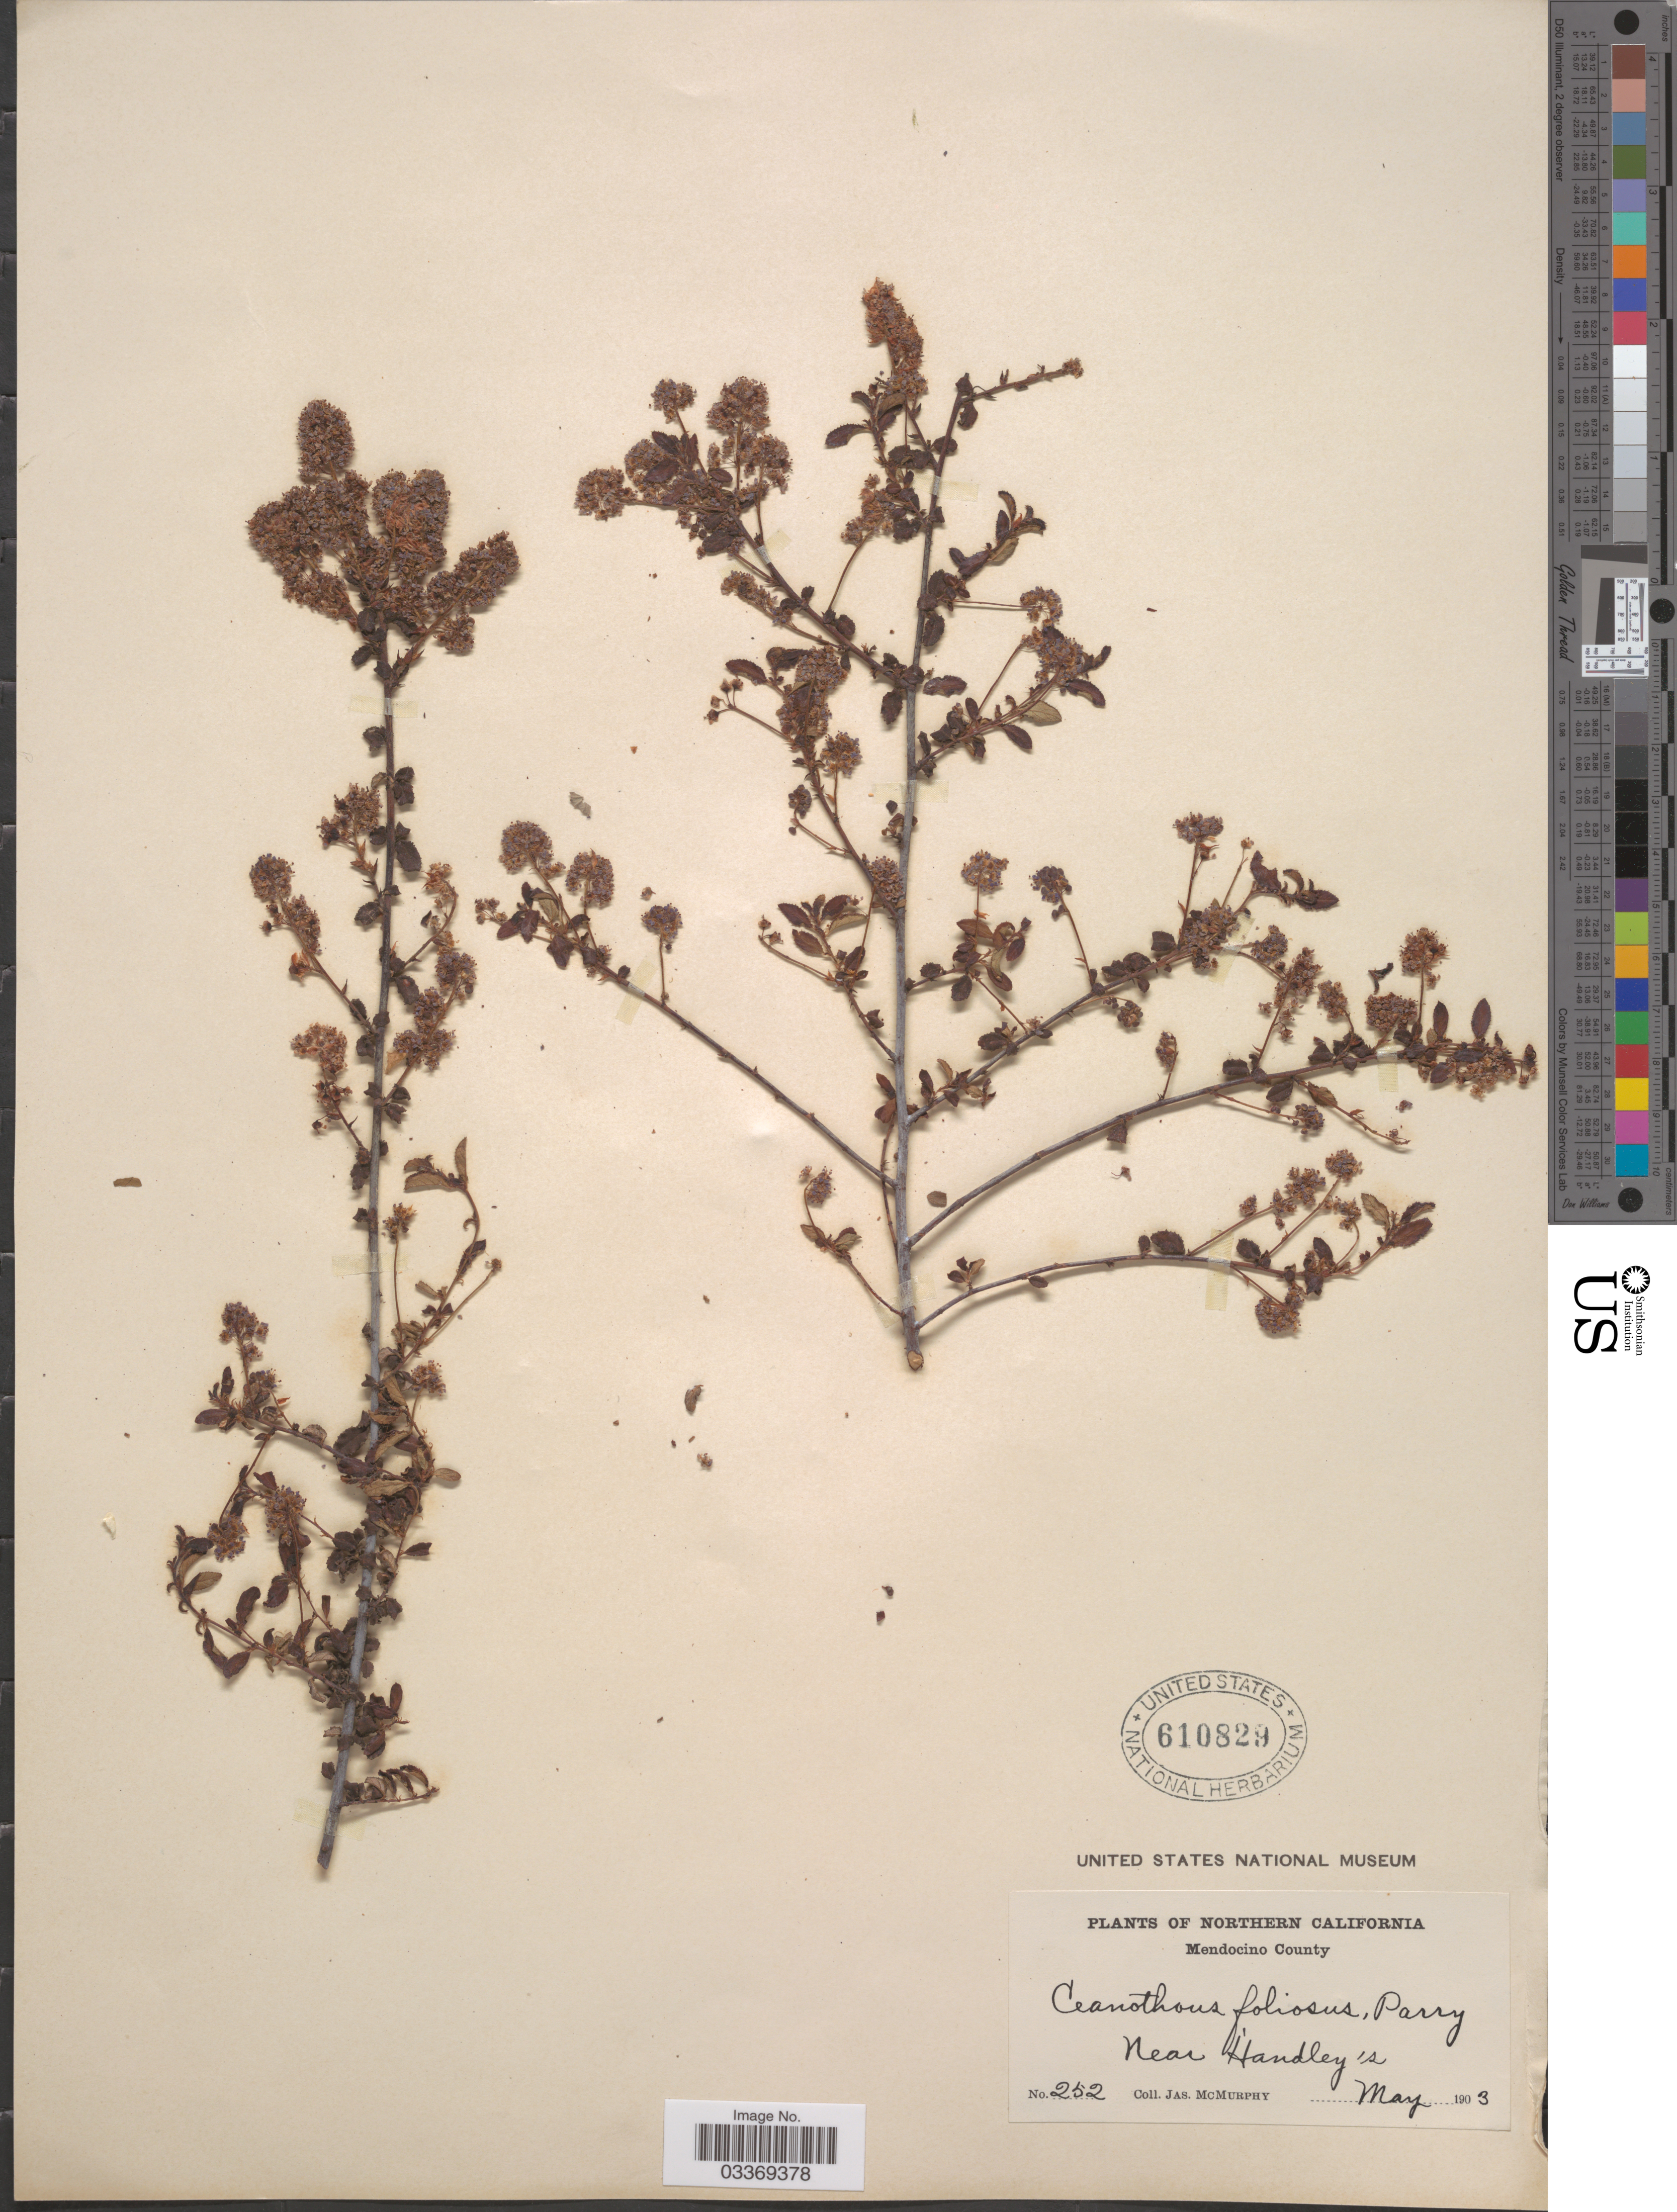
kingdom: Plantae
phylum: Tracheophyta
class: Magnoliopsida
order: Rosales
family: Rhamnaceae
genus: Ceanothus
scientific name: Ceanothus foliosus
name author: Parry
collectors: J. McMurphy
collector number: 252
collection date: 1903-05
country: United States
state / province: California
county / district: Mendocino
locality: Northern California. Mendocino County. Near Handley's.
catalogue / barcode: US 610829